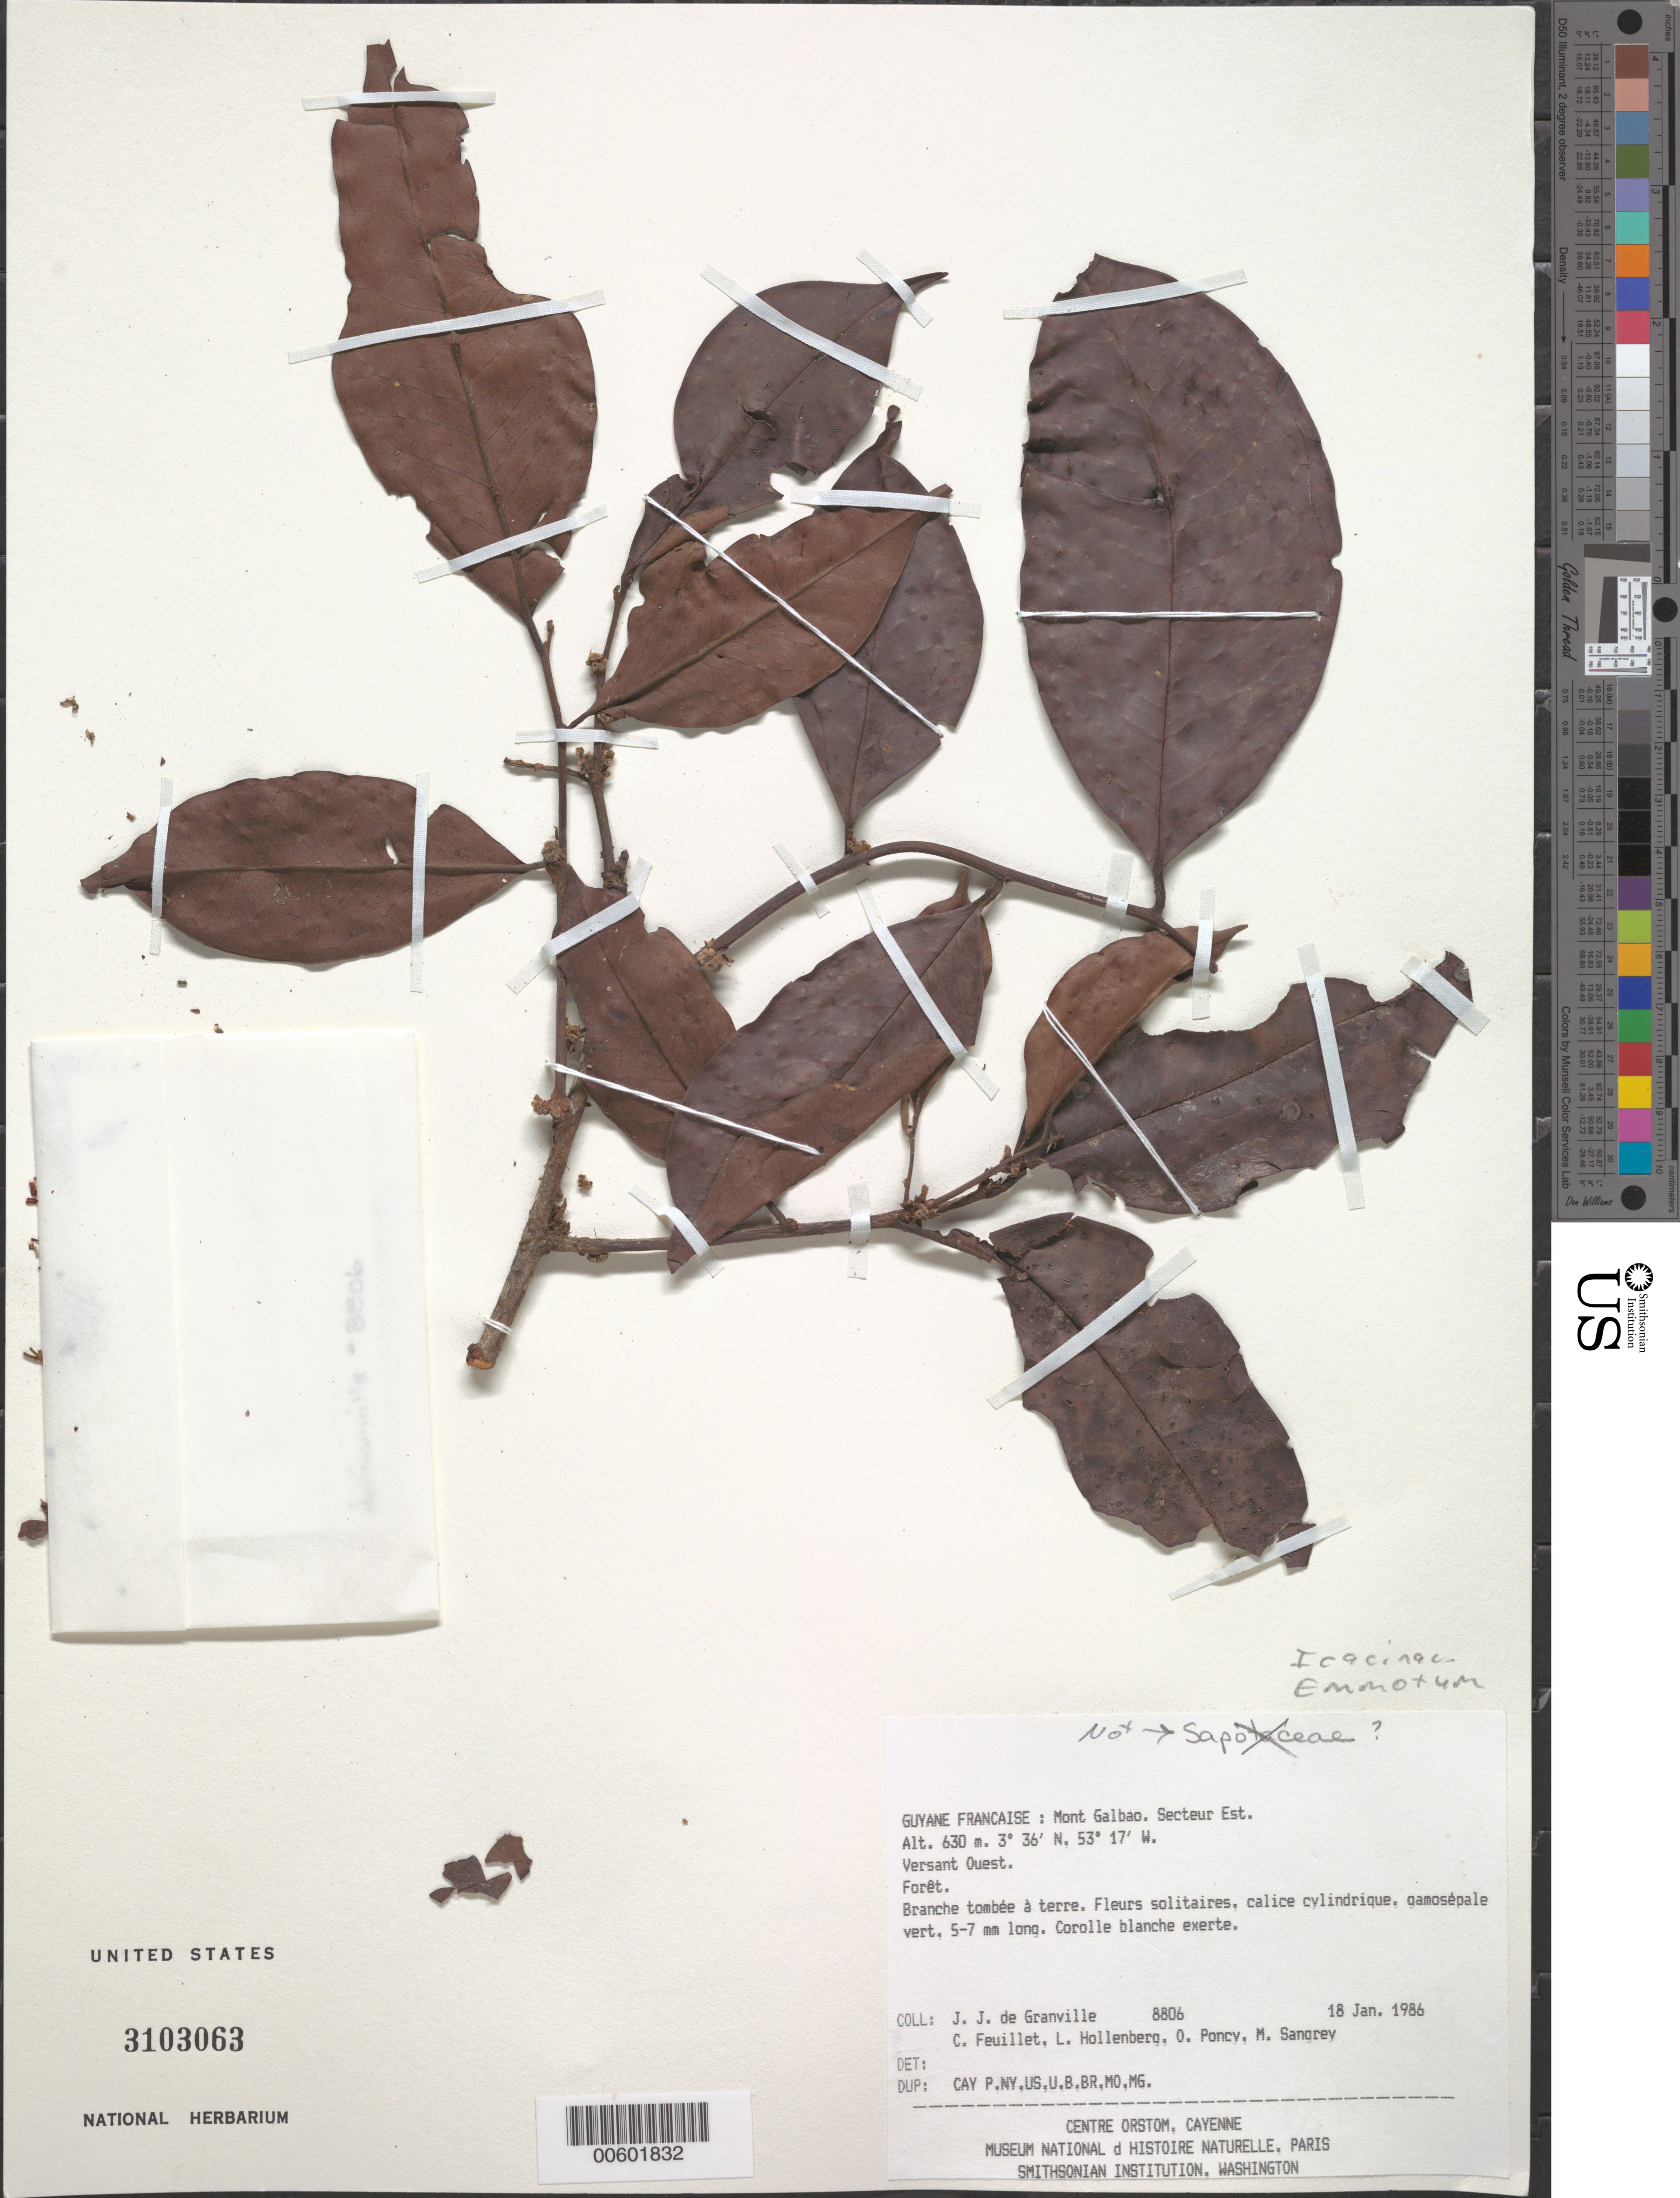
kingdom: Plantae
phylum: Tracheophyta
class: Magnoliopsida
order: Metteniusales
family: Metteniusaceae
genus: Emmotum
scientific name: Emmotum sp.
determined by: Liesner, R. L.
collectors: J.-J. de Granville, C. Feuillet, L. Hollenberg, O. Poncy & M. S. Sangrey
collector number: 8806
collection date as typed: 18-Jan-86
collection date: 1986-01-18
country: French Guiana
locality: Mont Galbao. Secteur Est. Versant Ouest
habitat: Forêt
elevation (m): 630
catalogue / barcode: US 3103063